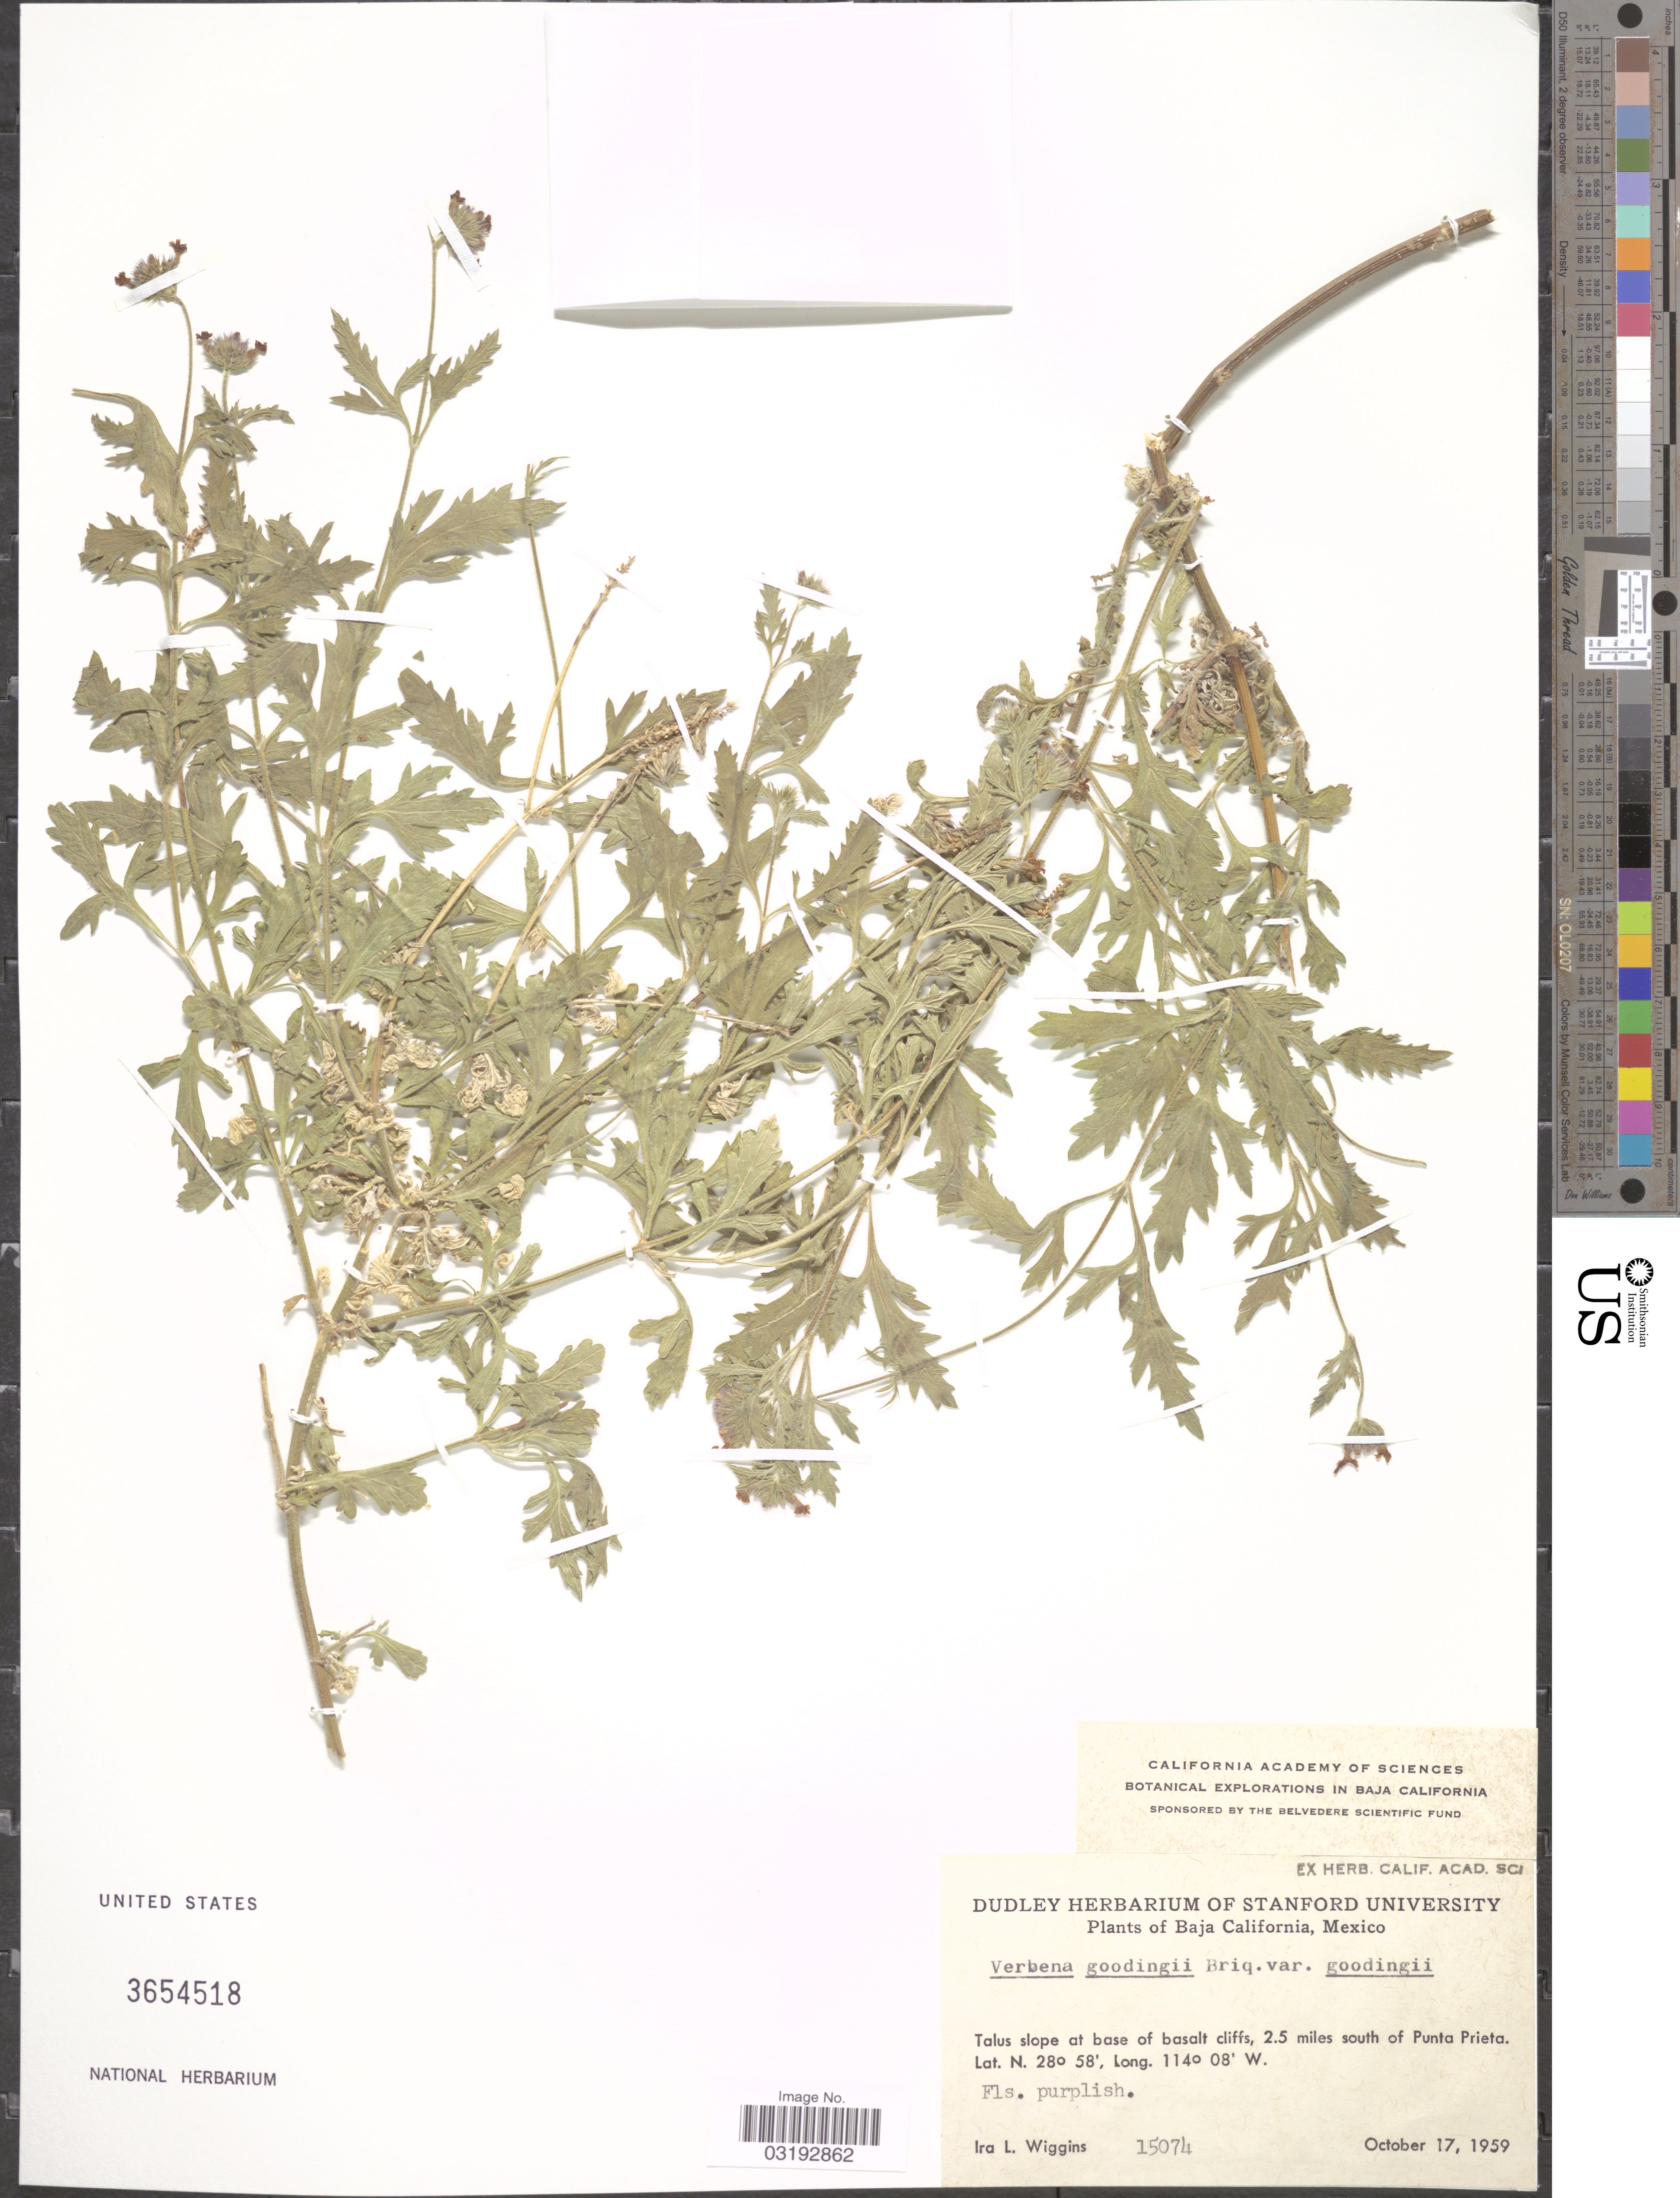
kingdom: Plantae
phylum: Tracheophyta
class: Magnoliopsida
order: Lamiales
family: Verbenaceae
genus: Verbena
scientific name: Verbena gooddingii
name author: Briq.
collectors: I. L. Wiggins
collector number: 15074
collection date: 1959-10-17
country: Mexico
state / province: Baja California Norte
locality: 2.5 miles south of Punta Prieta.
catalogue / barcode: US 3654518